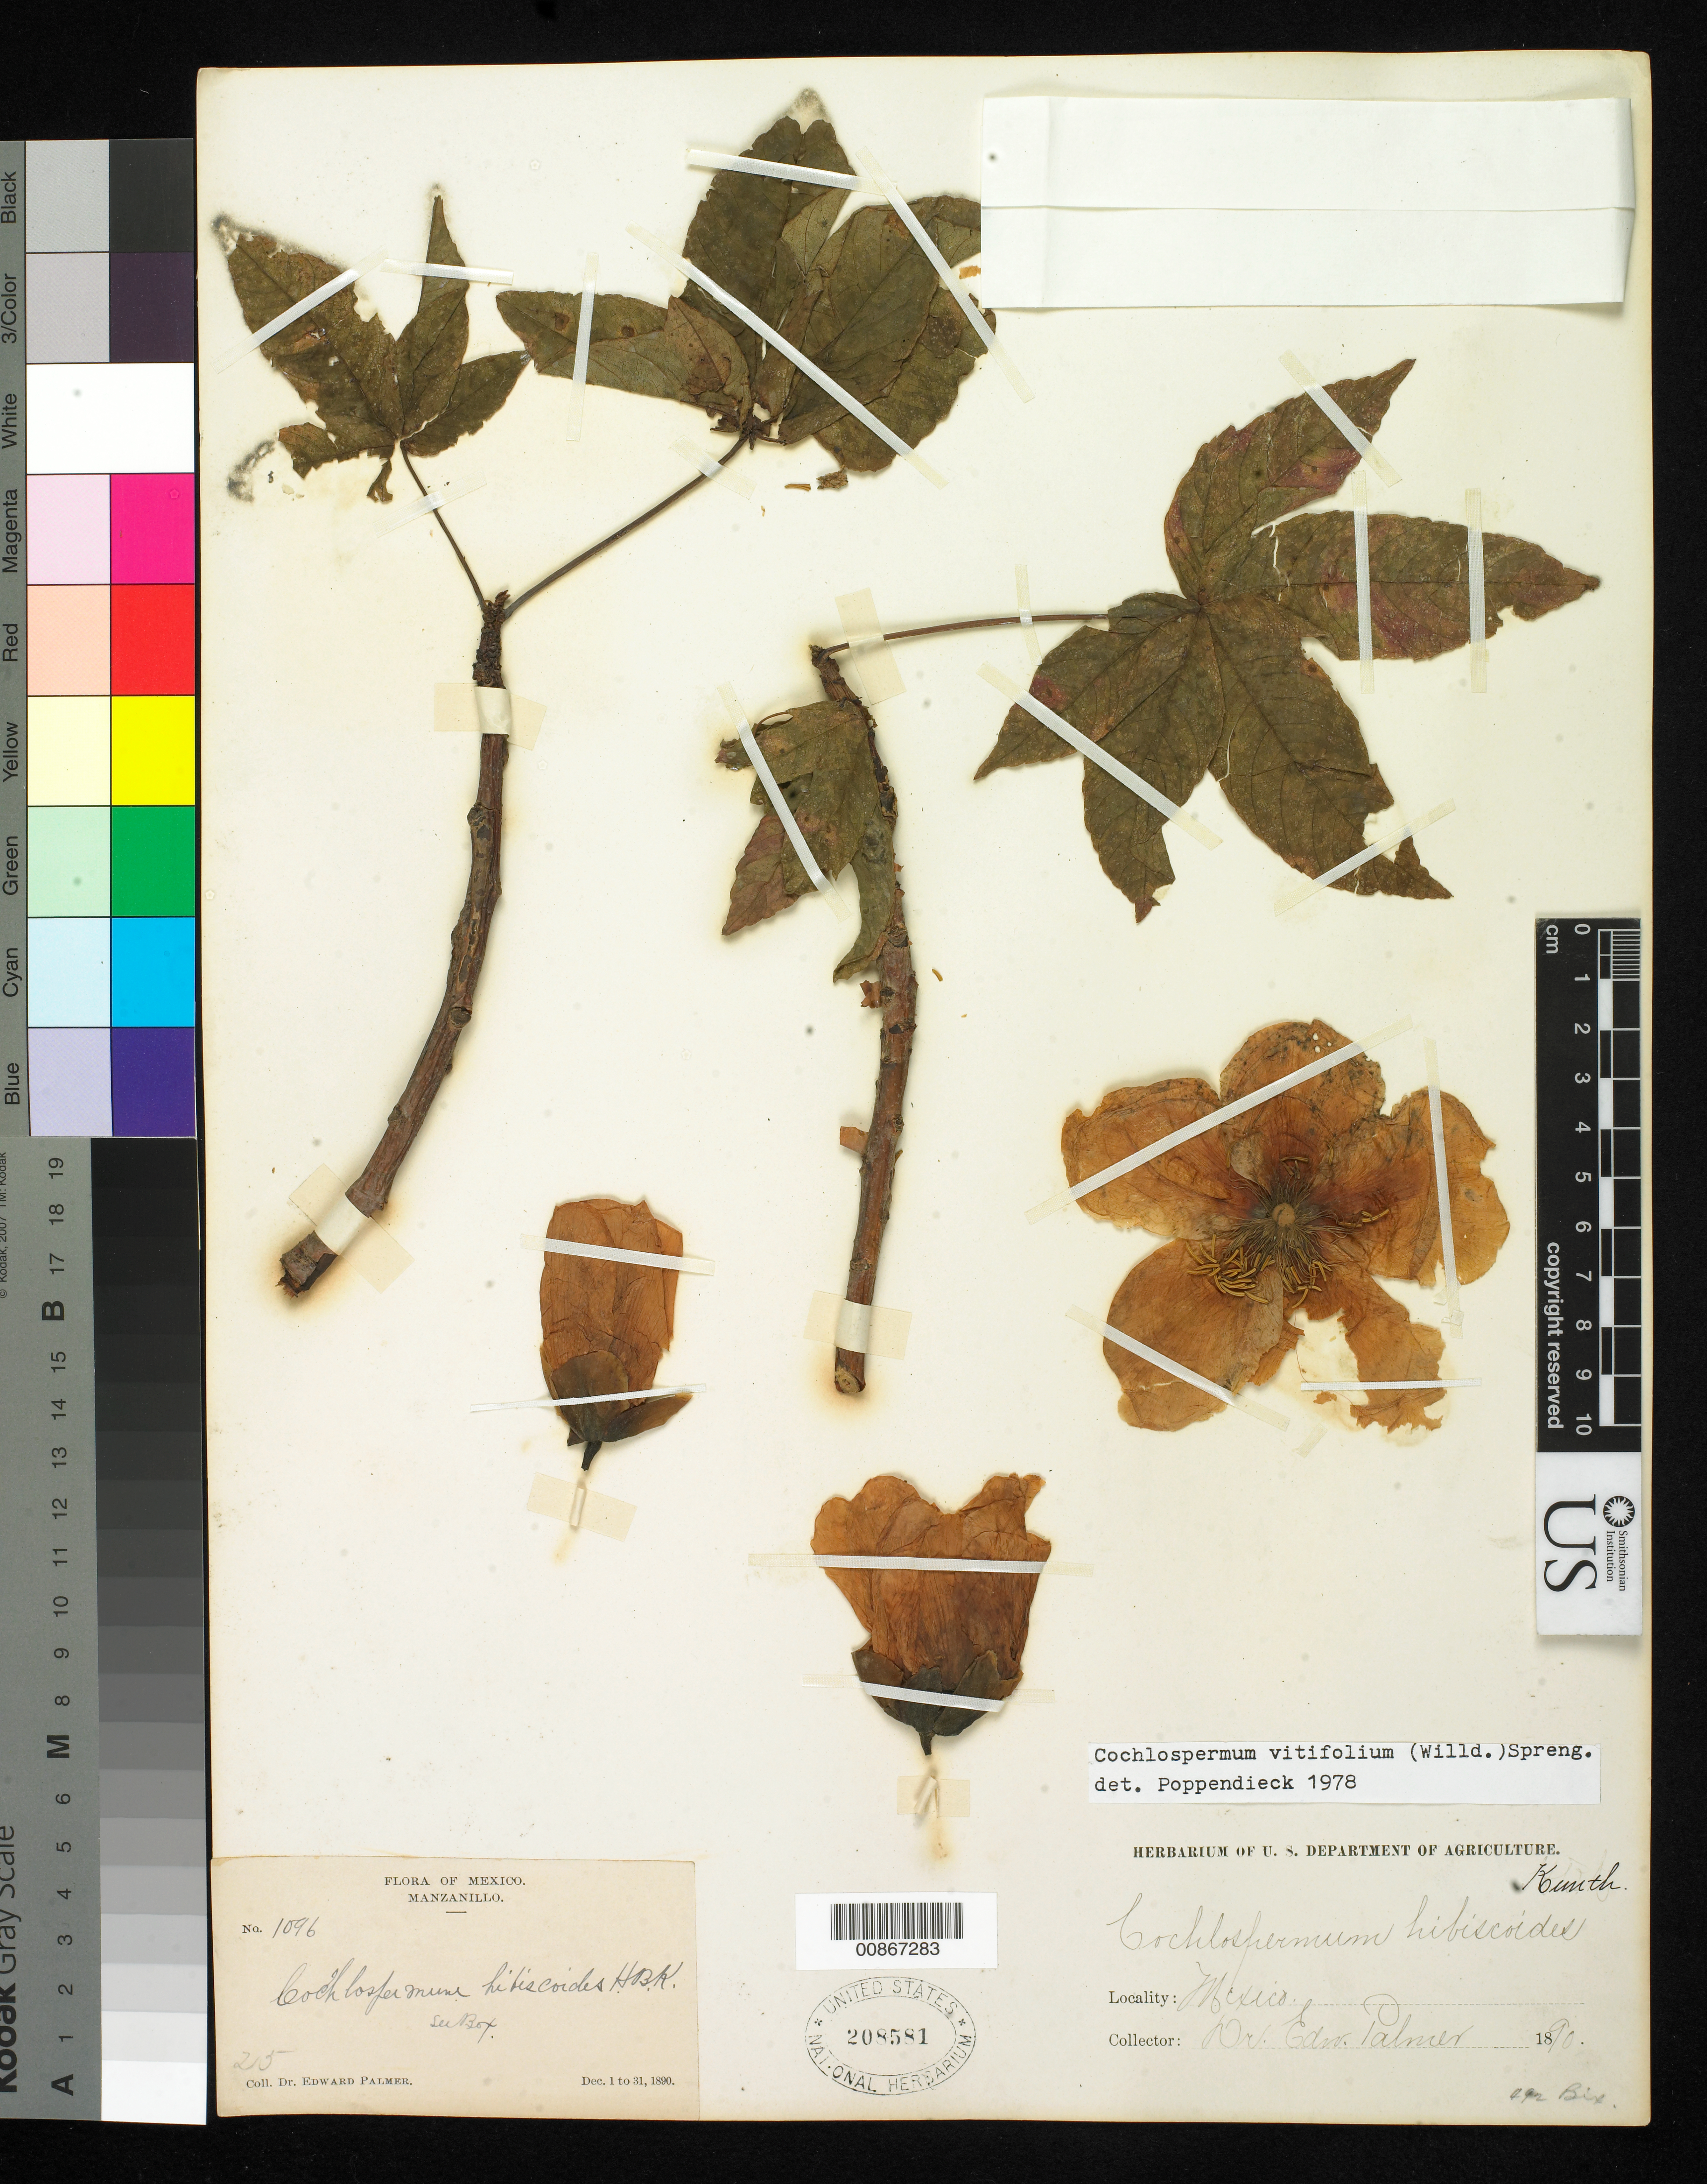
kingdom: Plantae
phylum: Tracheophyta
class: Magnoliopsida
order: Malvales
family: Cochlospermaceae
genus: Cochlospermum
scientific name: Cochlospermum vitifolium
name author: (Willd.) Spreng.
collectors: E. Palmer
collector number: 1096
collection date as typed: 01 Dec 1890 to 31 Dec 1890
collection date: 1890-12-01/1890-12-31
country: Mexico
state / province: Colima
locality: Manzanillo, Colima.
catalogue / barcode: US 208581